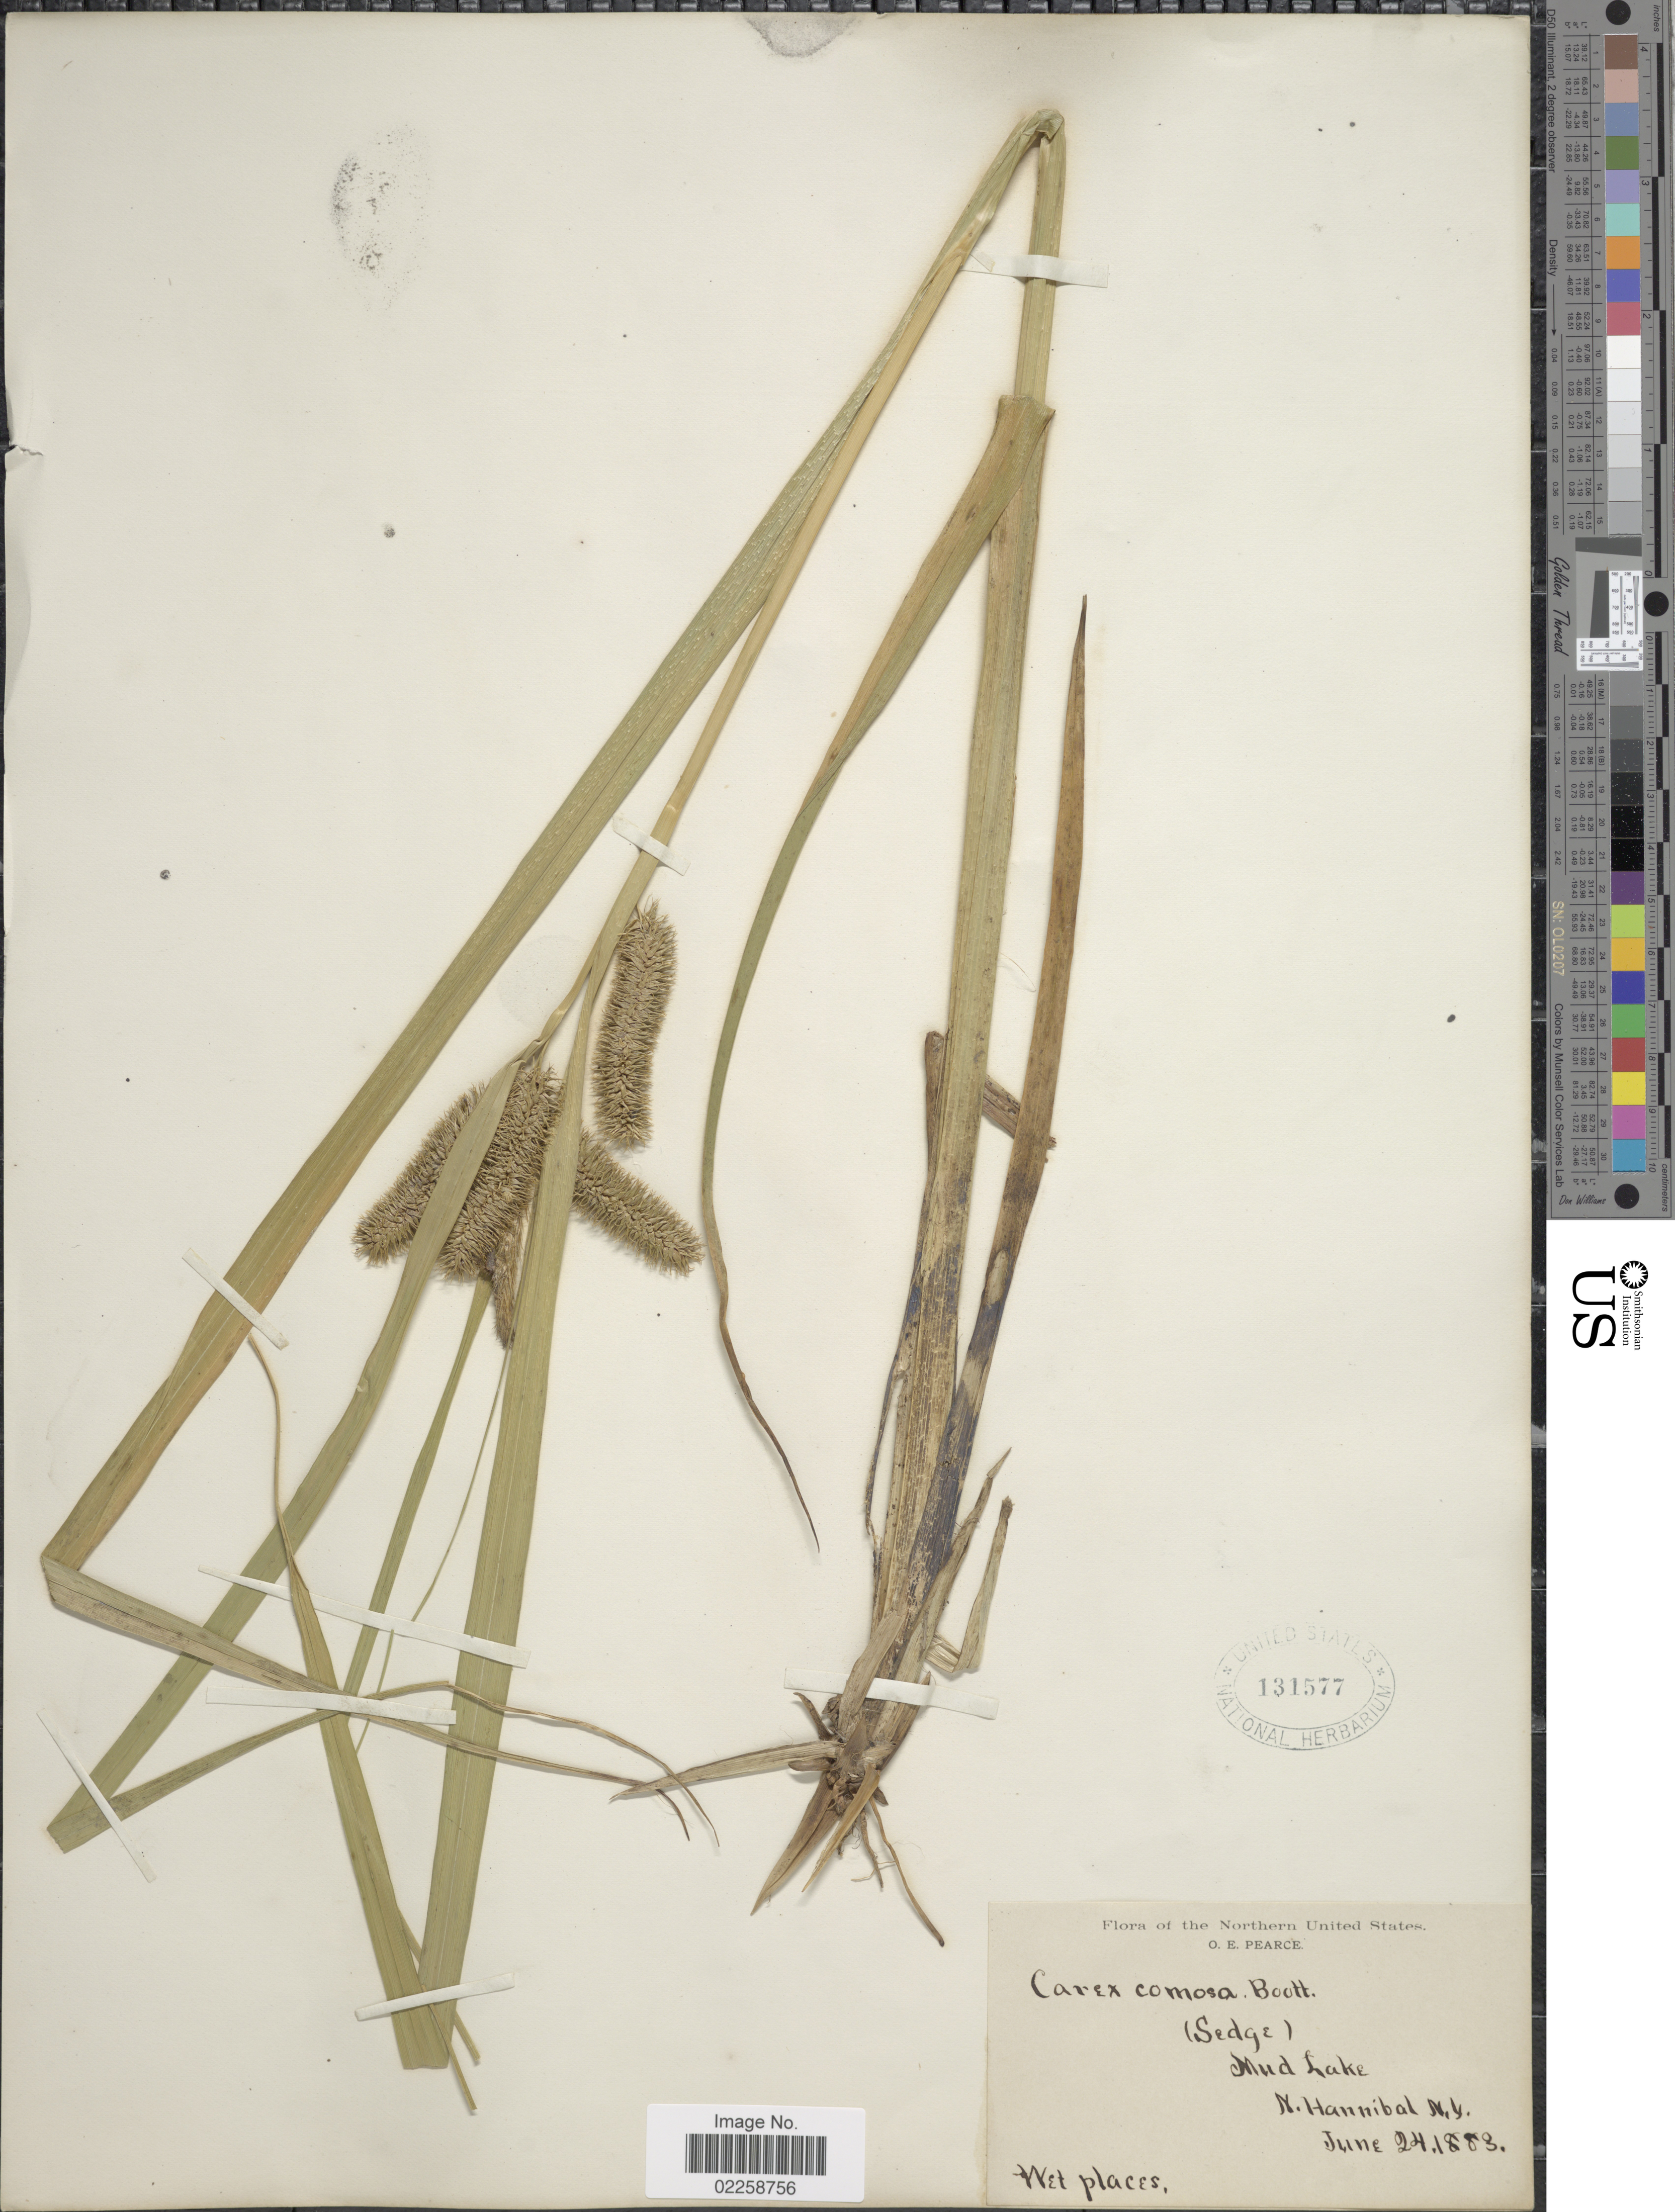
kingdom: Plantae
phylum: Tracheophyta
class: Liliopsida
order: Poales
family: Cyperaceae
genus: Carex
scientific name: Carex comosa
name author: Boott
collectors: O. E. Pearce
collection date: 1883-06-24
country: United States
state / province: New York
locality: Mud Lake, N. Hannibal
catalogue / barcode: US 131577